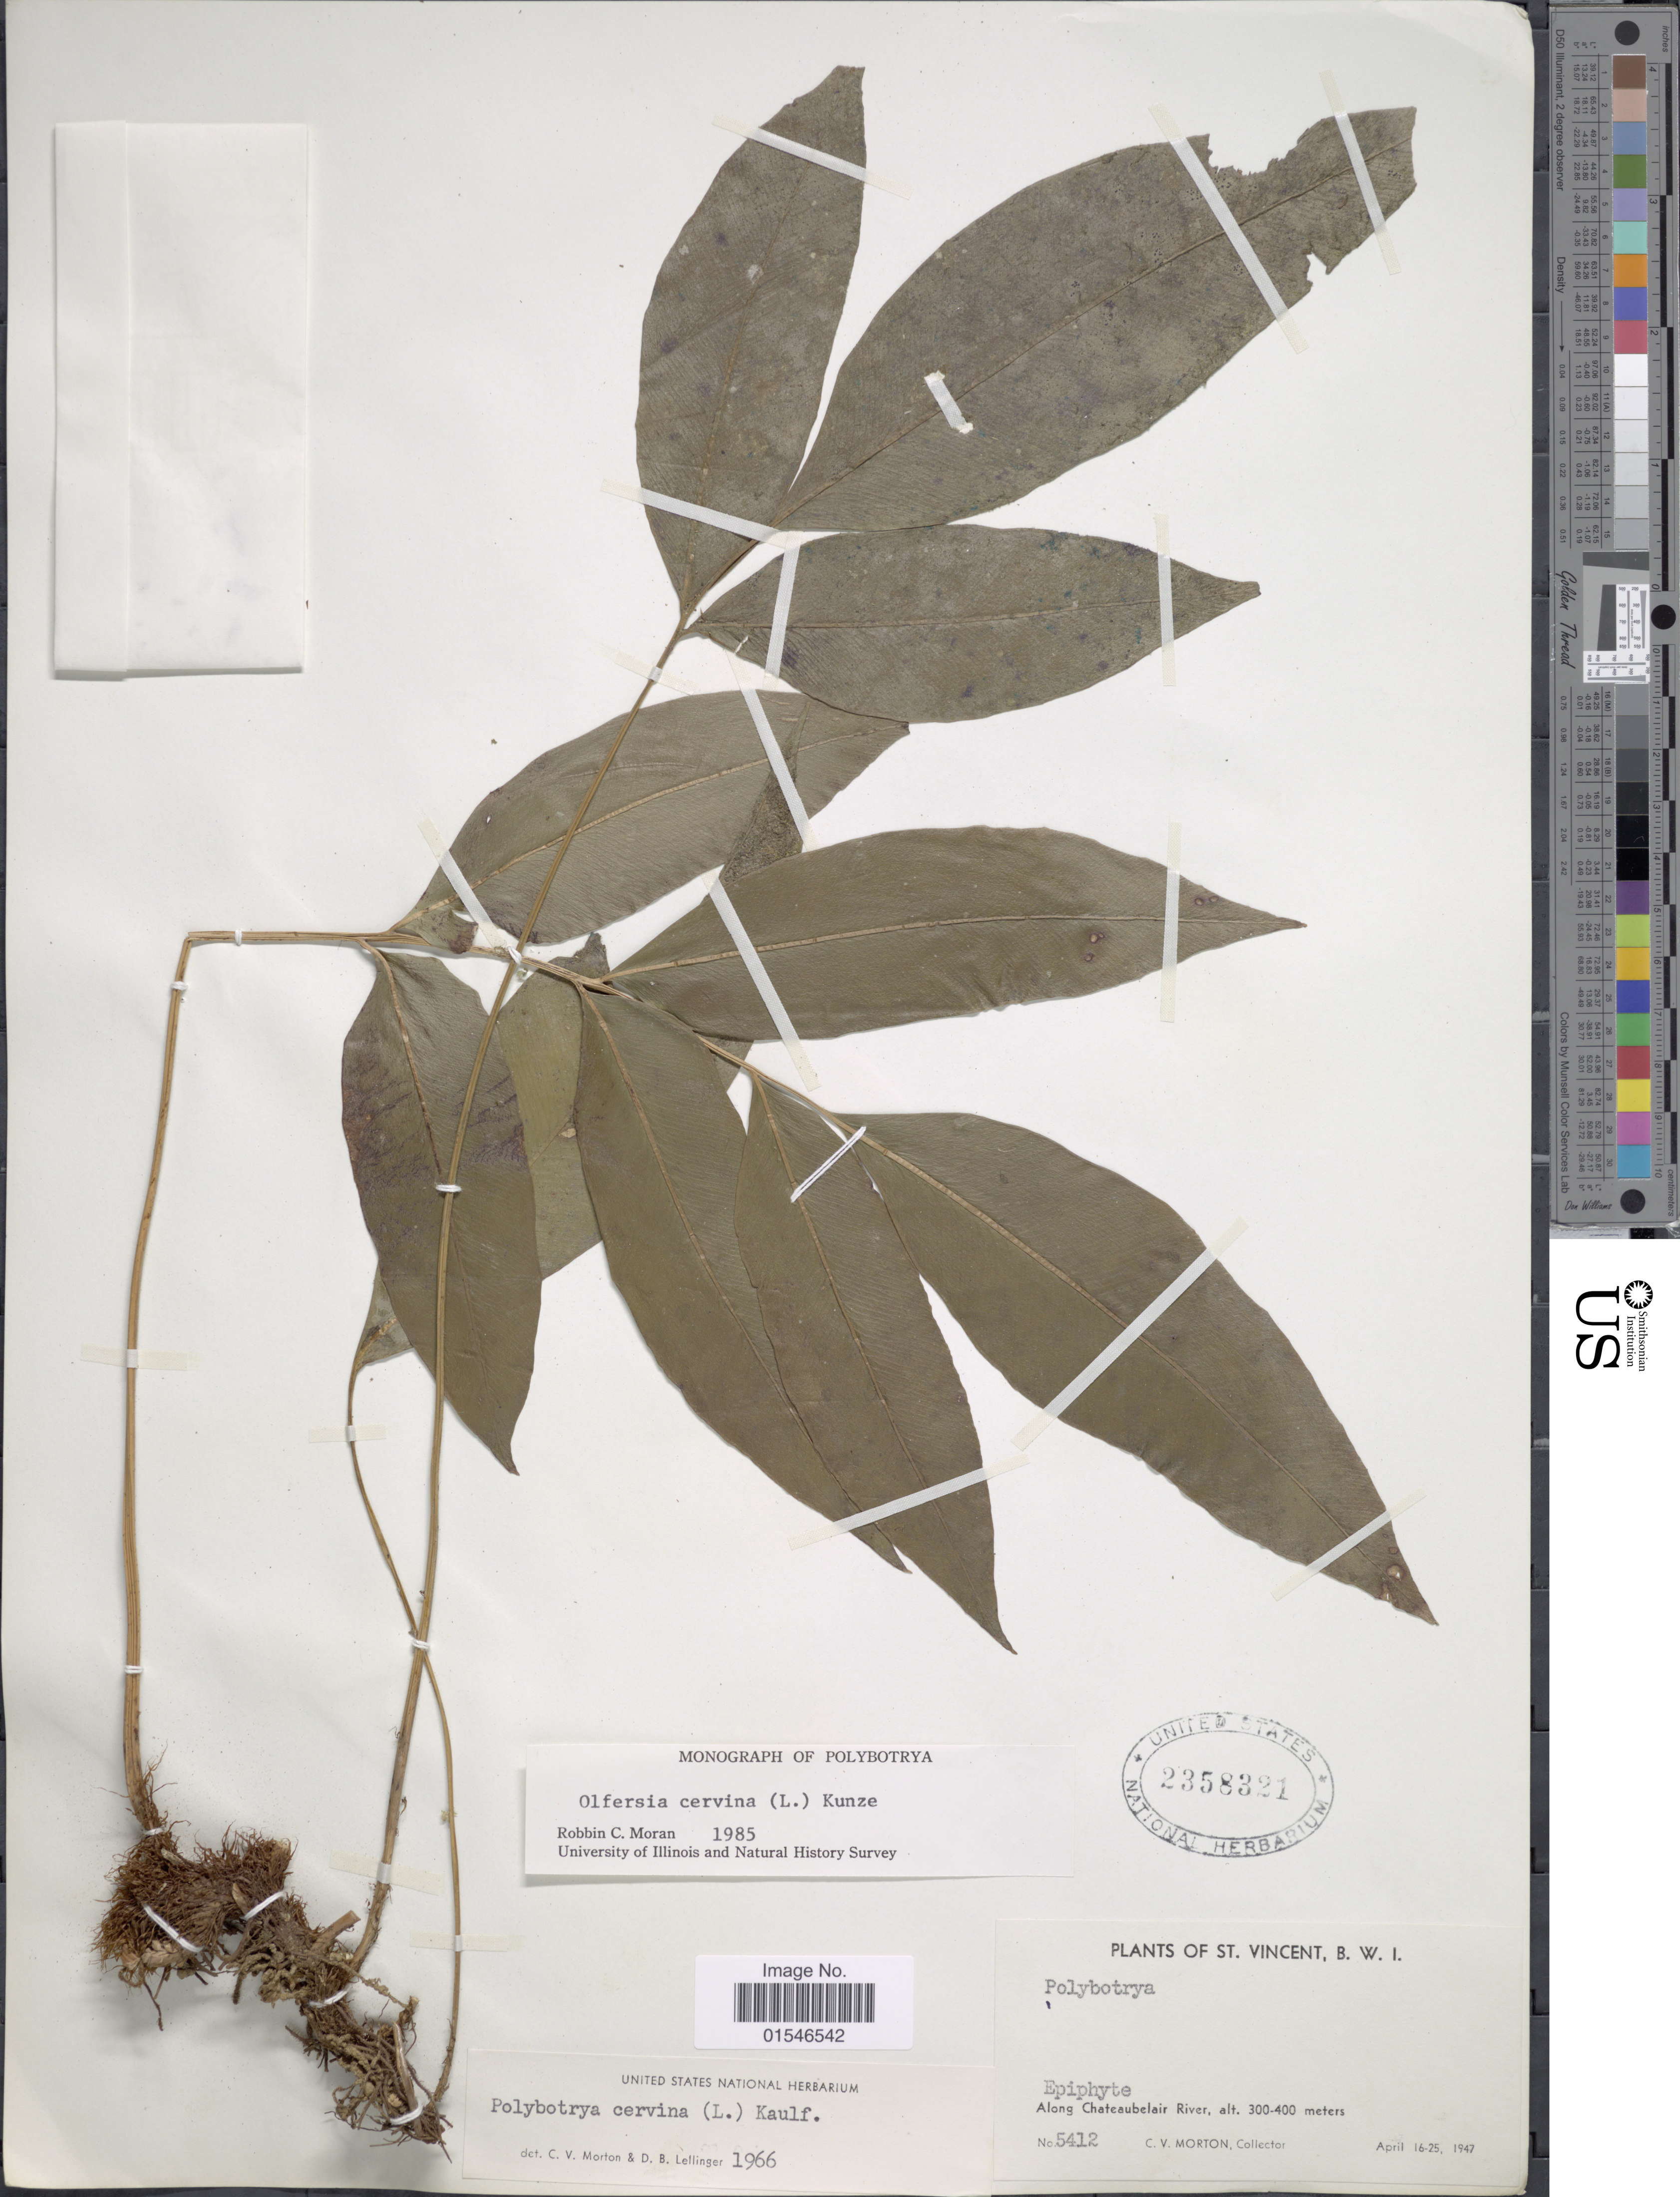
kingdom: Plantae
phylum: Tracheophyta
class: Polypodiopsida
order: Polypodiales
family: Dryopteridaceae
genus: Olfersia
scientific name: Olfersia cervina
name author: (L.) Kunze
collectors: C. V. Morton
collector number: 5412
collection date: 1947-04-16/1947-04-25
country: St. Vincent - Grenadines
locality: B. W. I. Along Chateaubelair River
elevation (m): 300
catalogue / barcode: US 2358321